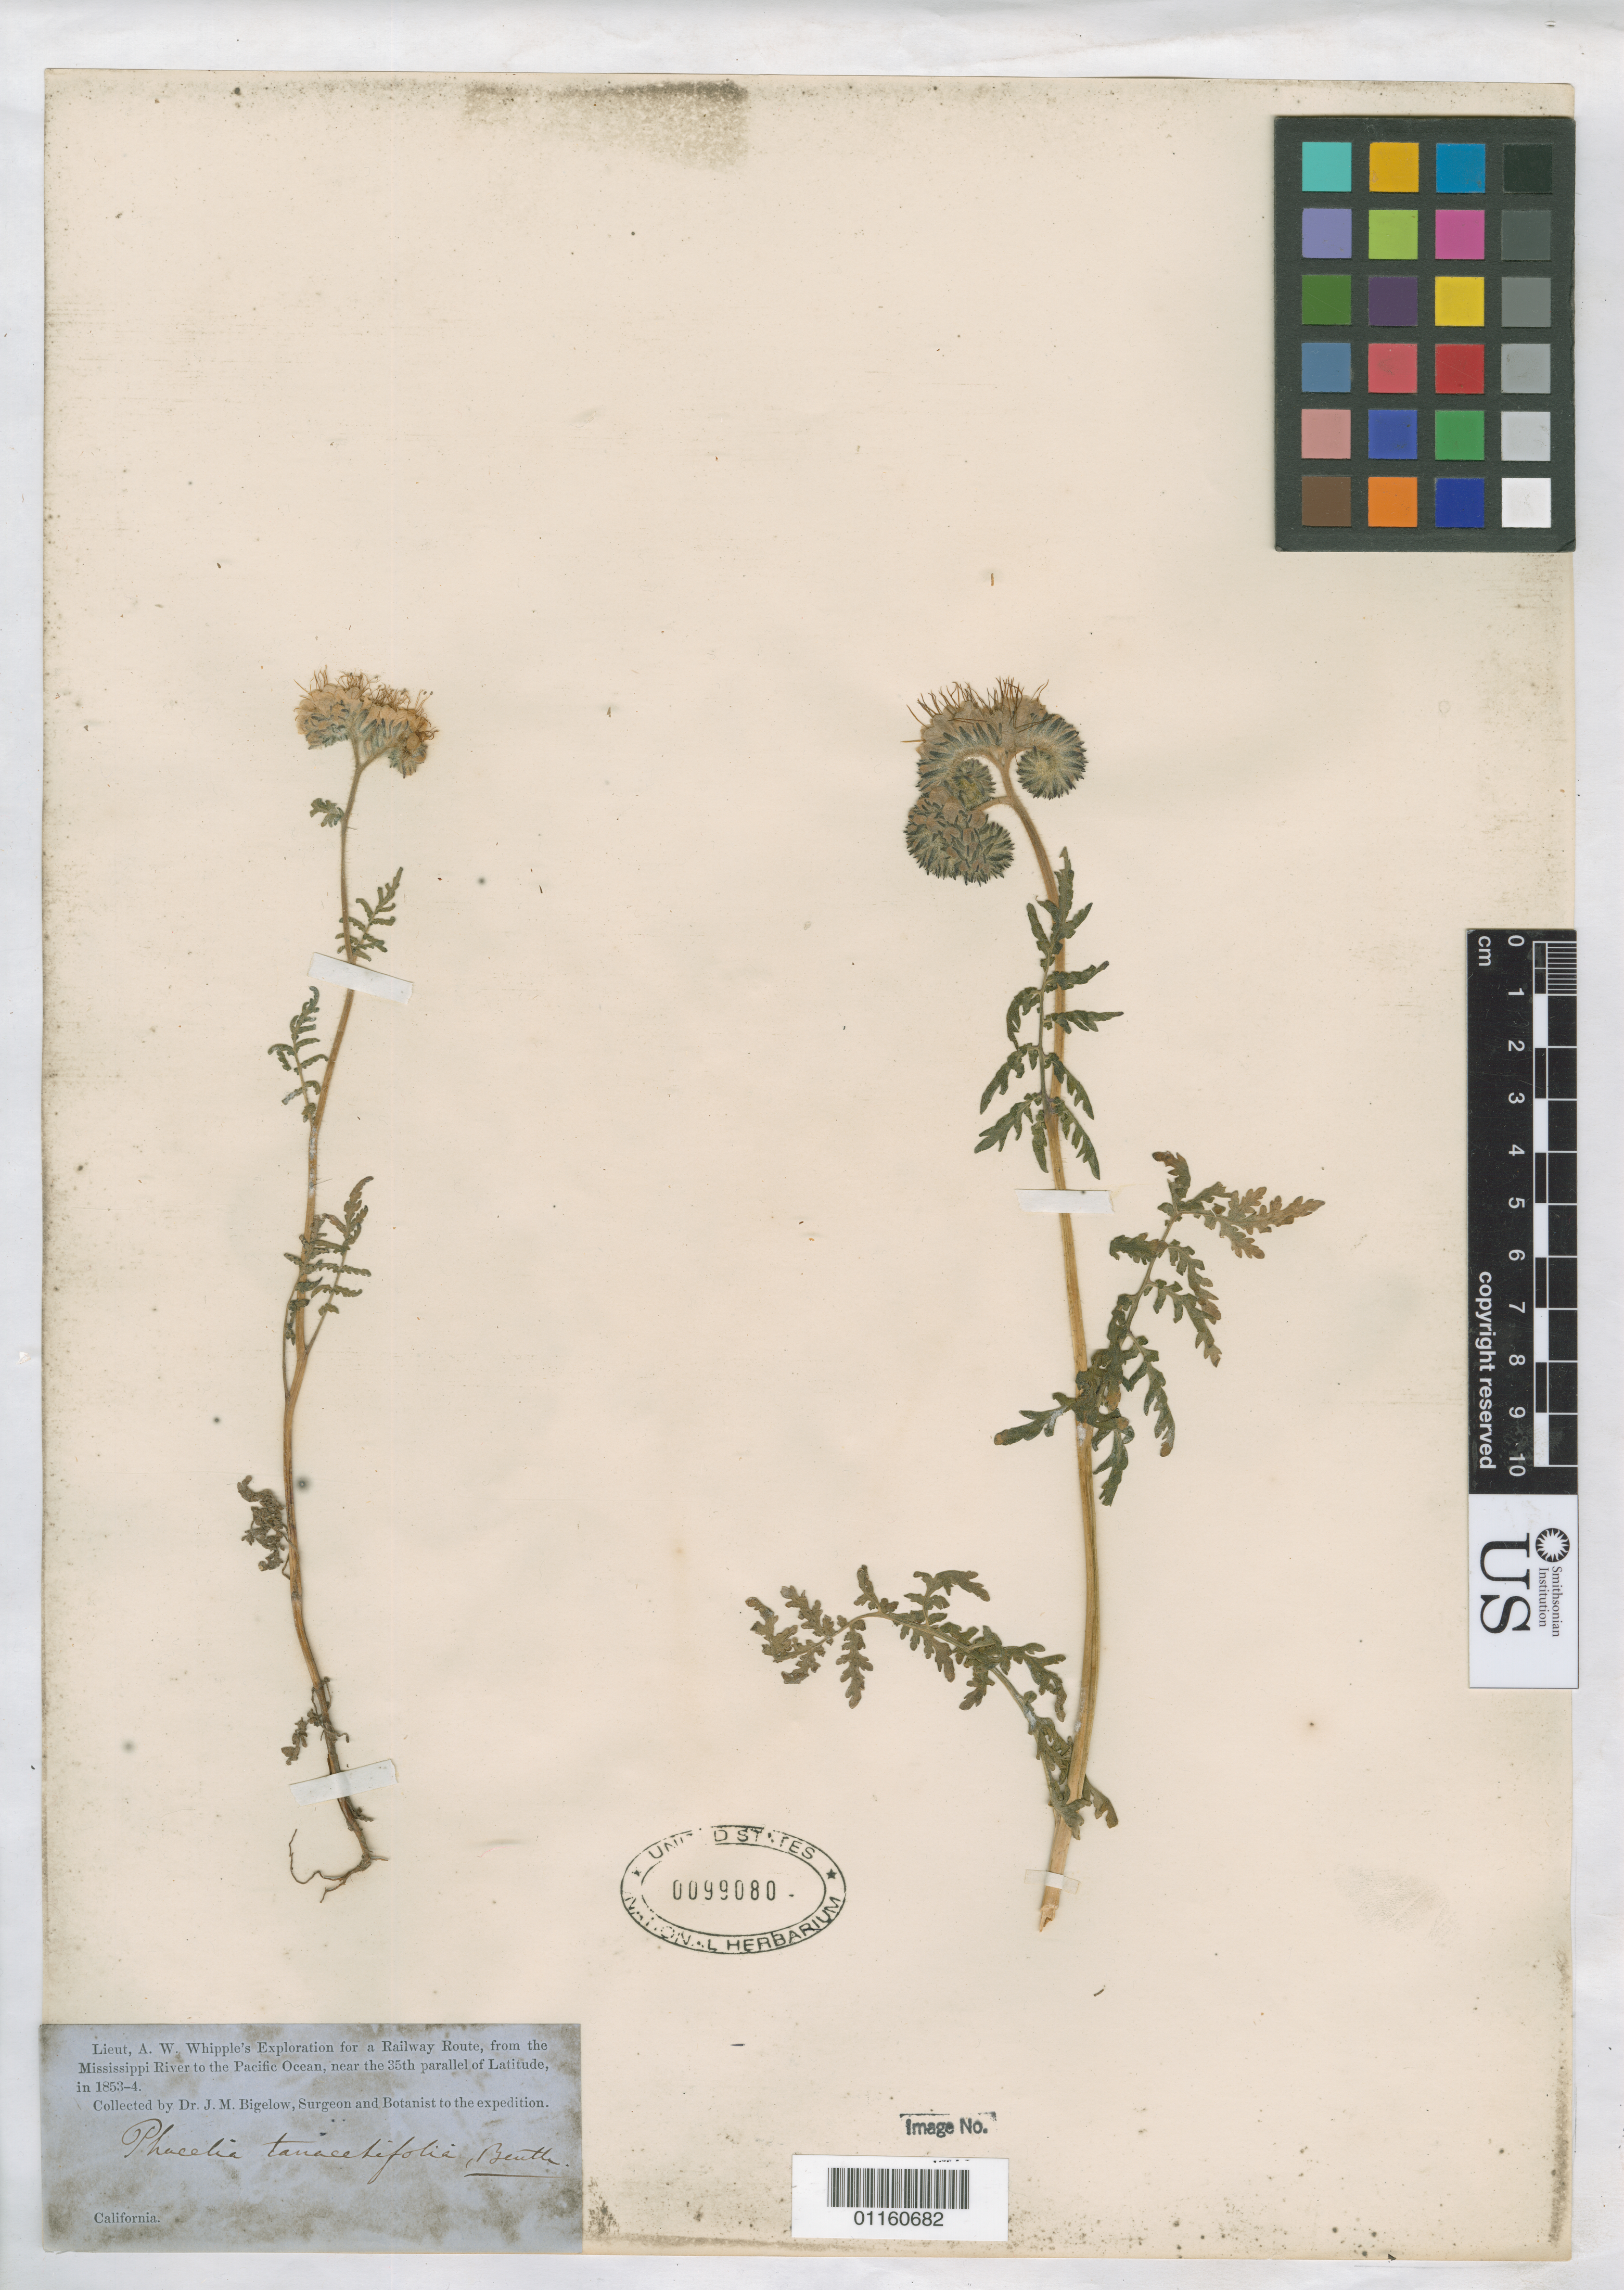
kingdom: Plantae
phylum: Tracheophyta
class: Magnoliopsida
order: Boraginales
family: Hydrophyllaceae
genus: Phacelia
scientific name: Phacelia tanacetifolia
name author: Benth.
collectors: J. M. Bigelow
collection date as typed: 1853 to -- --- 1854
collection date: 1853/1854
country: United States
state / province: California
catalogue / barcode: US 99080